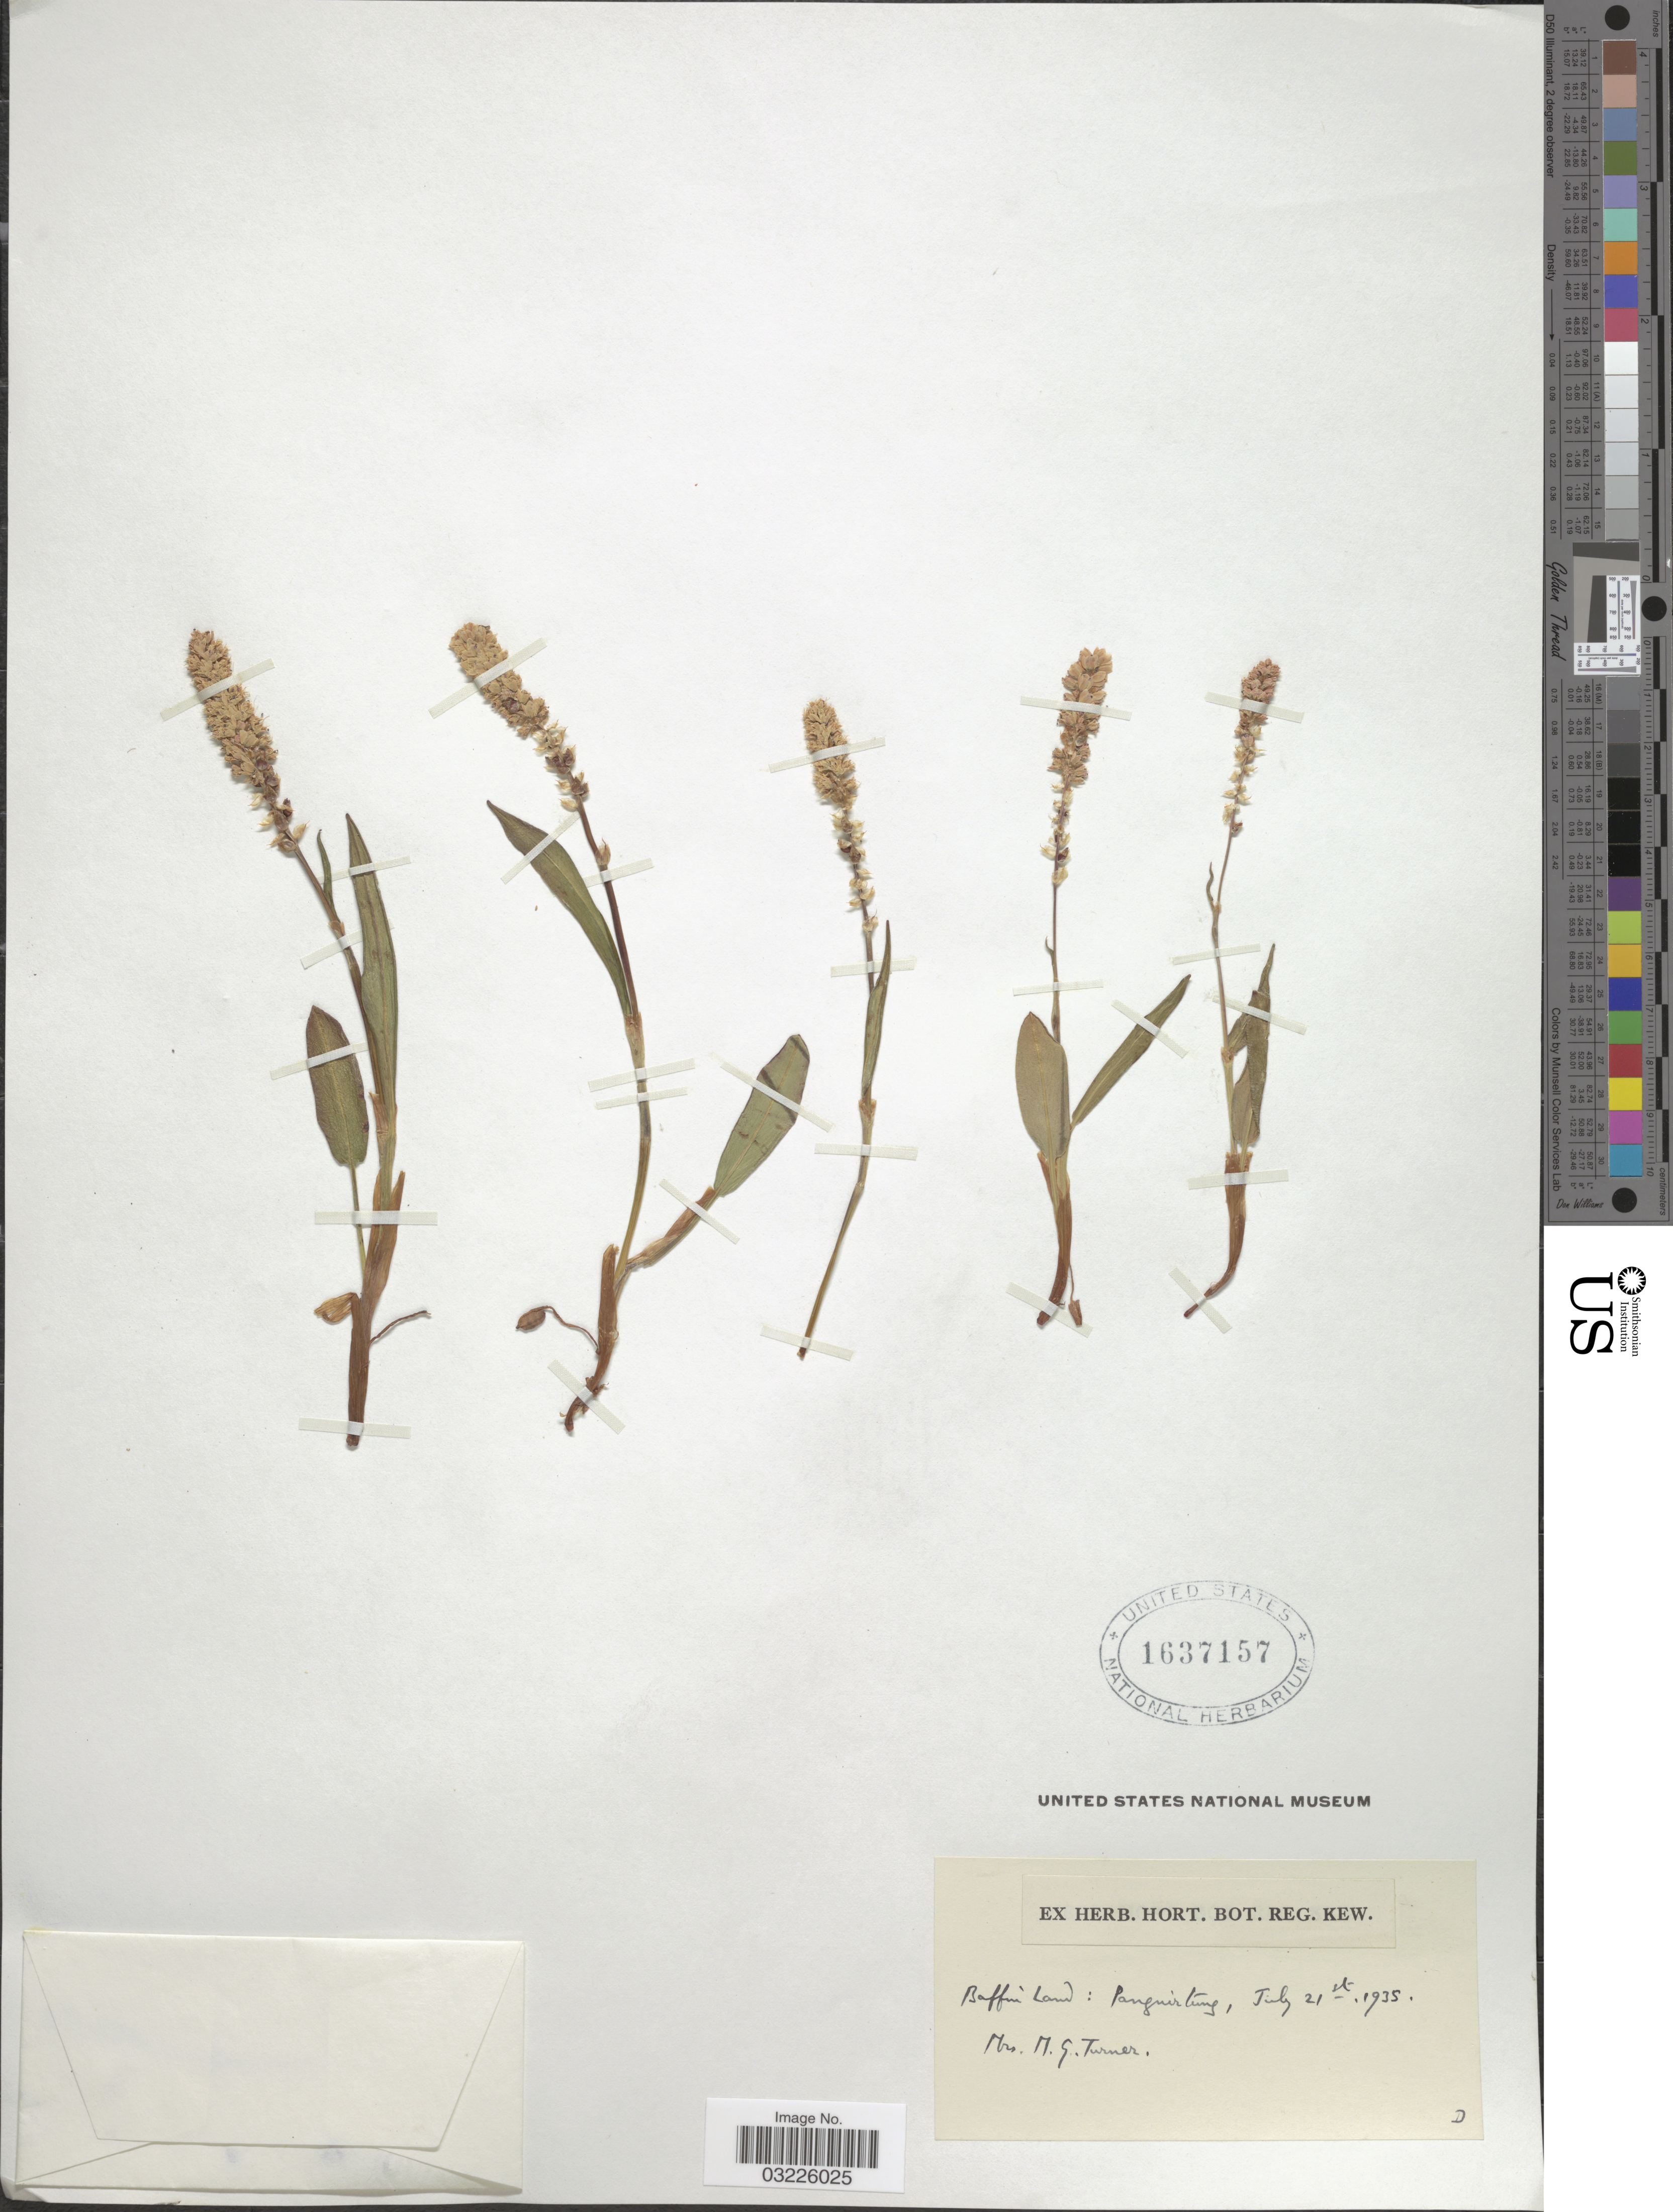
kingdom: Plantae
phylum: Tracheophyta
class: Magnoliopsida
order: Caryophyllales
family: Polygonaceae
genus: Bistorta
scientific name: Bistorta vivipara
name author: (L.) Delarbre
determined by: Strong, Mark T., (BOT), Smithsonian Institution - National Museum of Natural History (UNITED STATES)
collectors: M. Turner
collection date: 1935-07-21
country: Canada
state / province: Nunavut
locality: Baffin Land: Pangnirtung.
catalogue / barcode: US 1637157